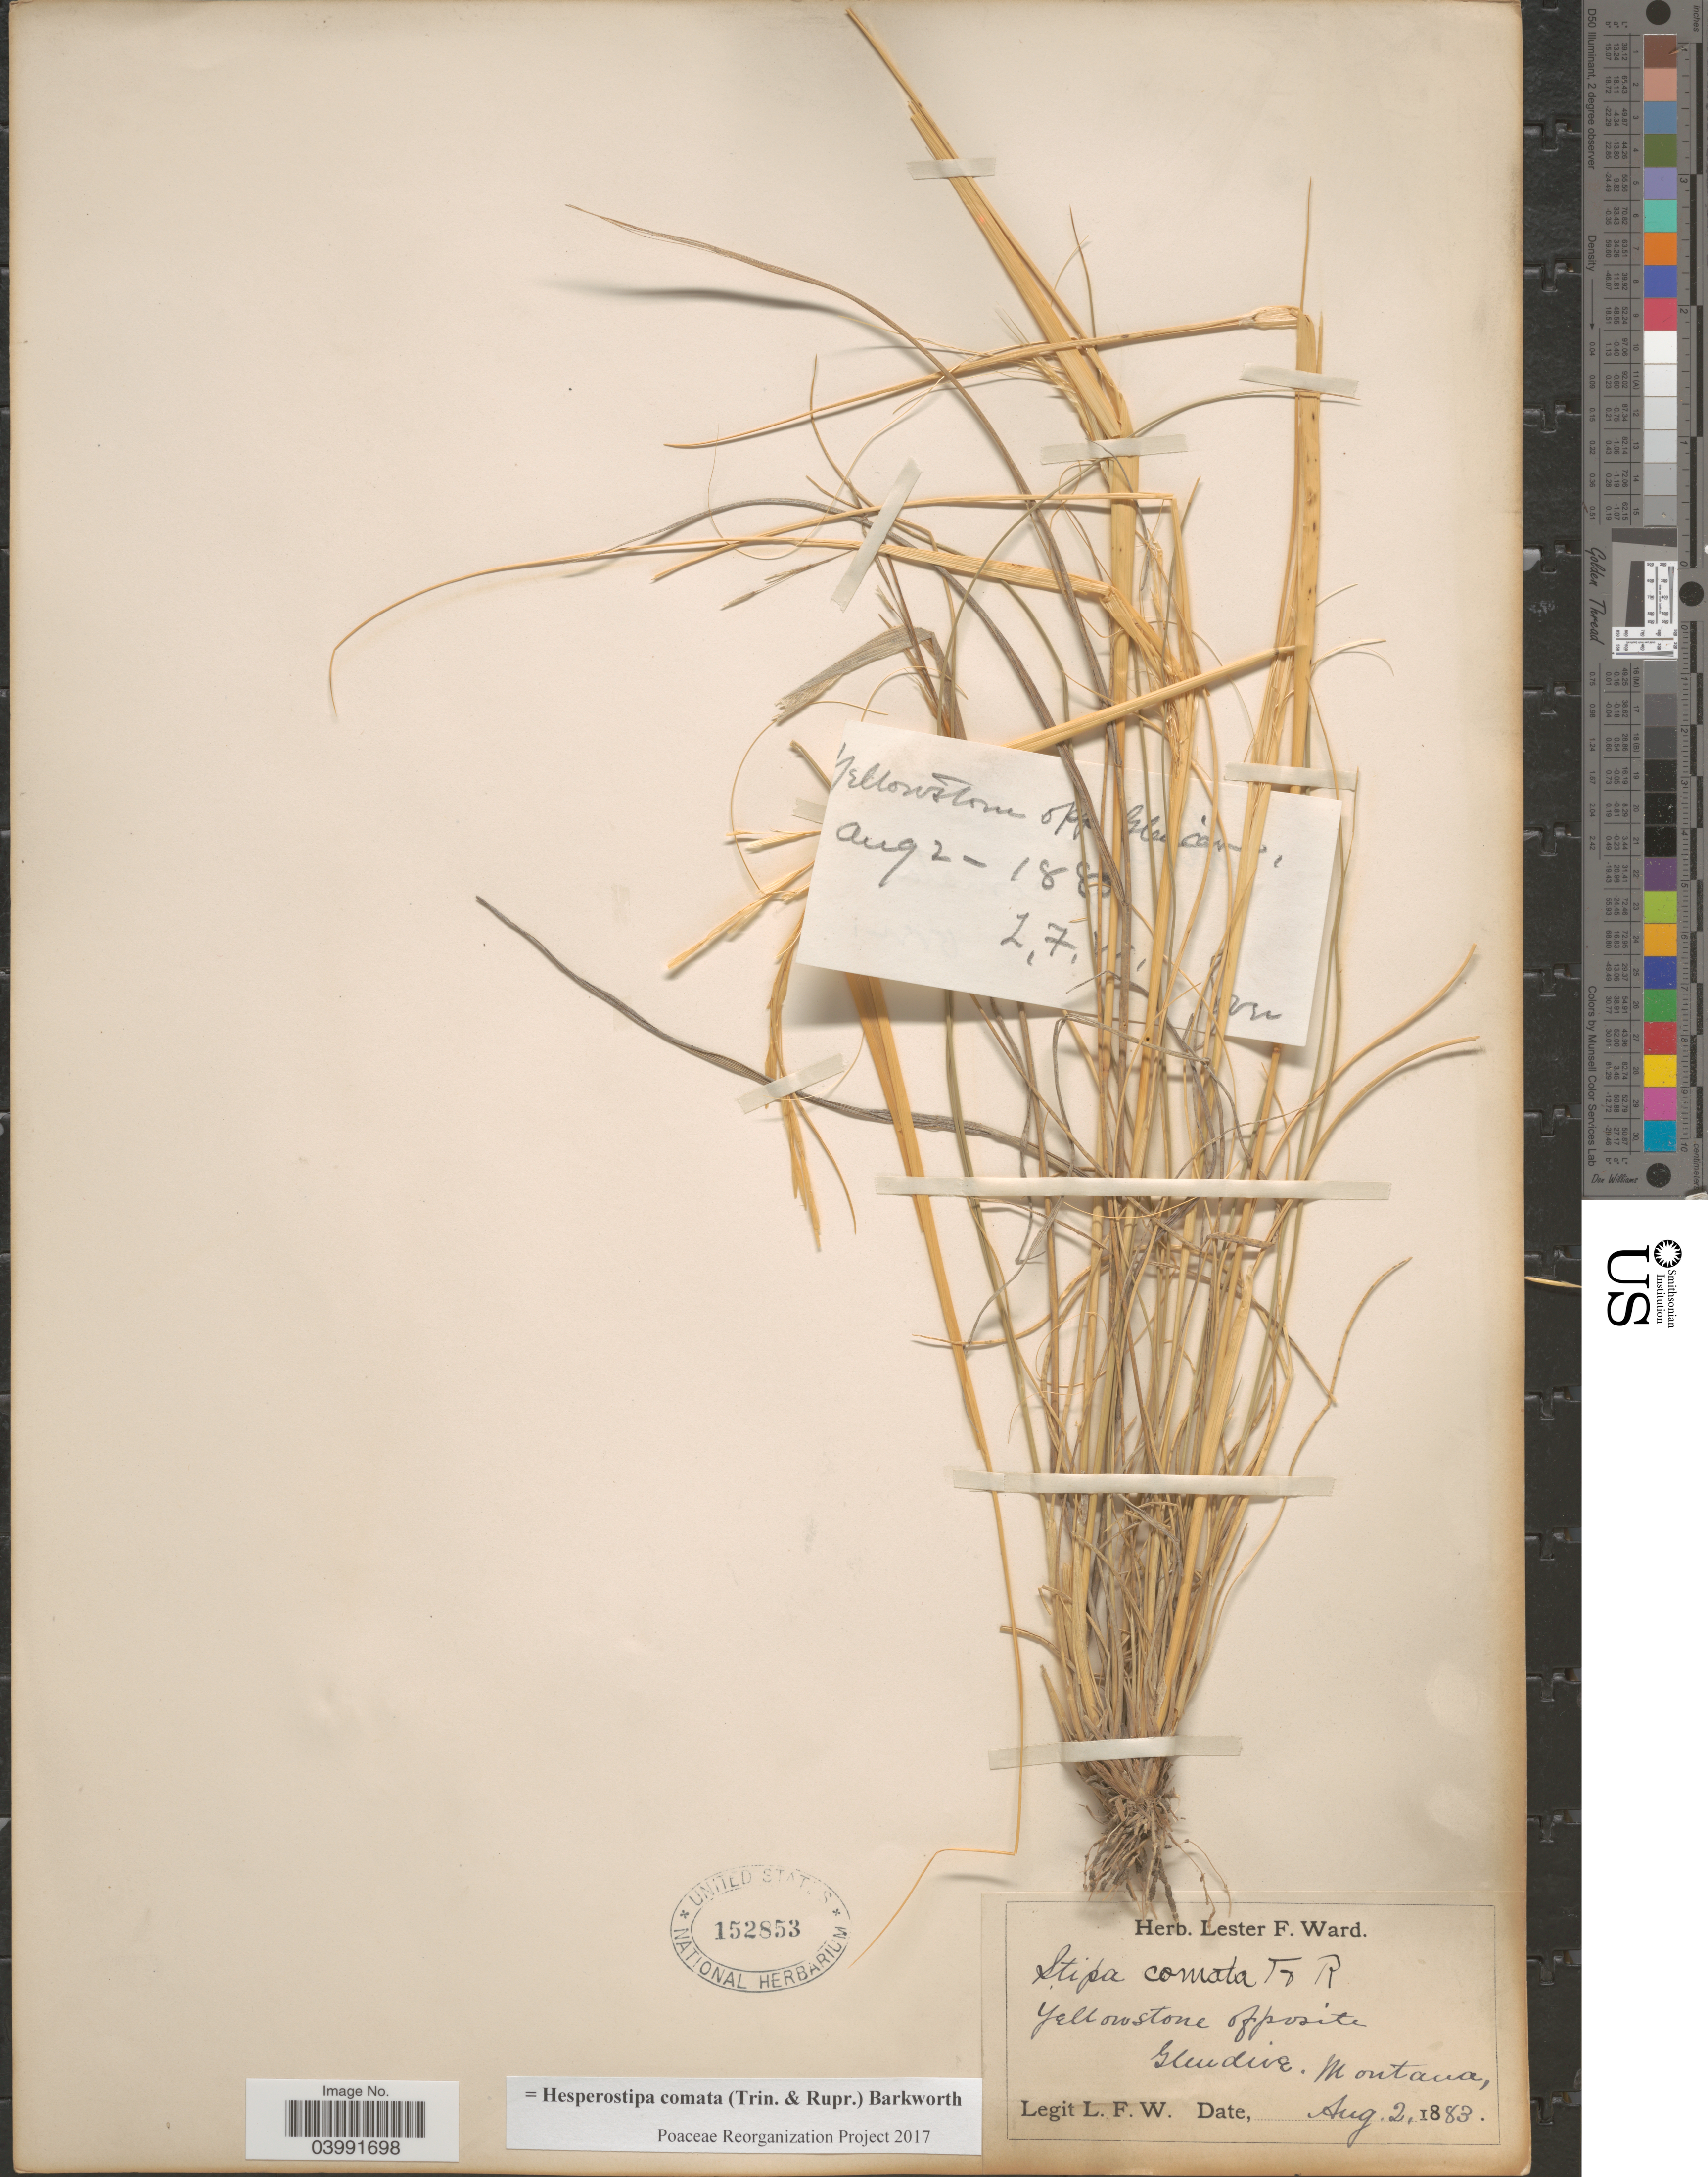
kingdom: Plantae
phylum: Tracheophyta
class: Liliopsida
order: Poales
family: Poaceae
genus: Hesperostipa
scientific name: Hesperostipa comata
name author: (Trin. & Rupr.) Barkworth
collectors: L. F. Ward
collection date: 1883-08-02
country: United States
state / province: Montana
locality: Yellowstone opposite Glendive.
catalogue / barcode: US 152853